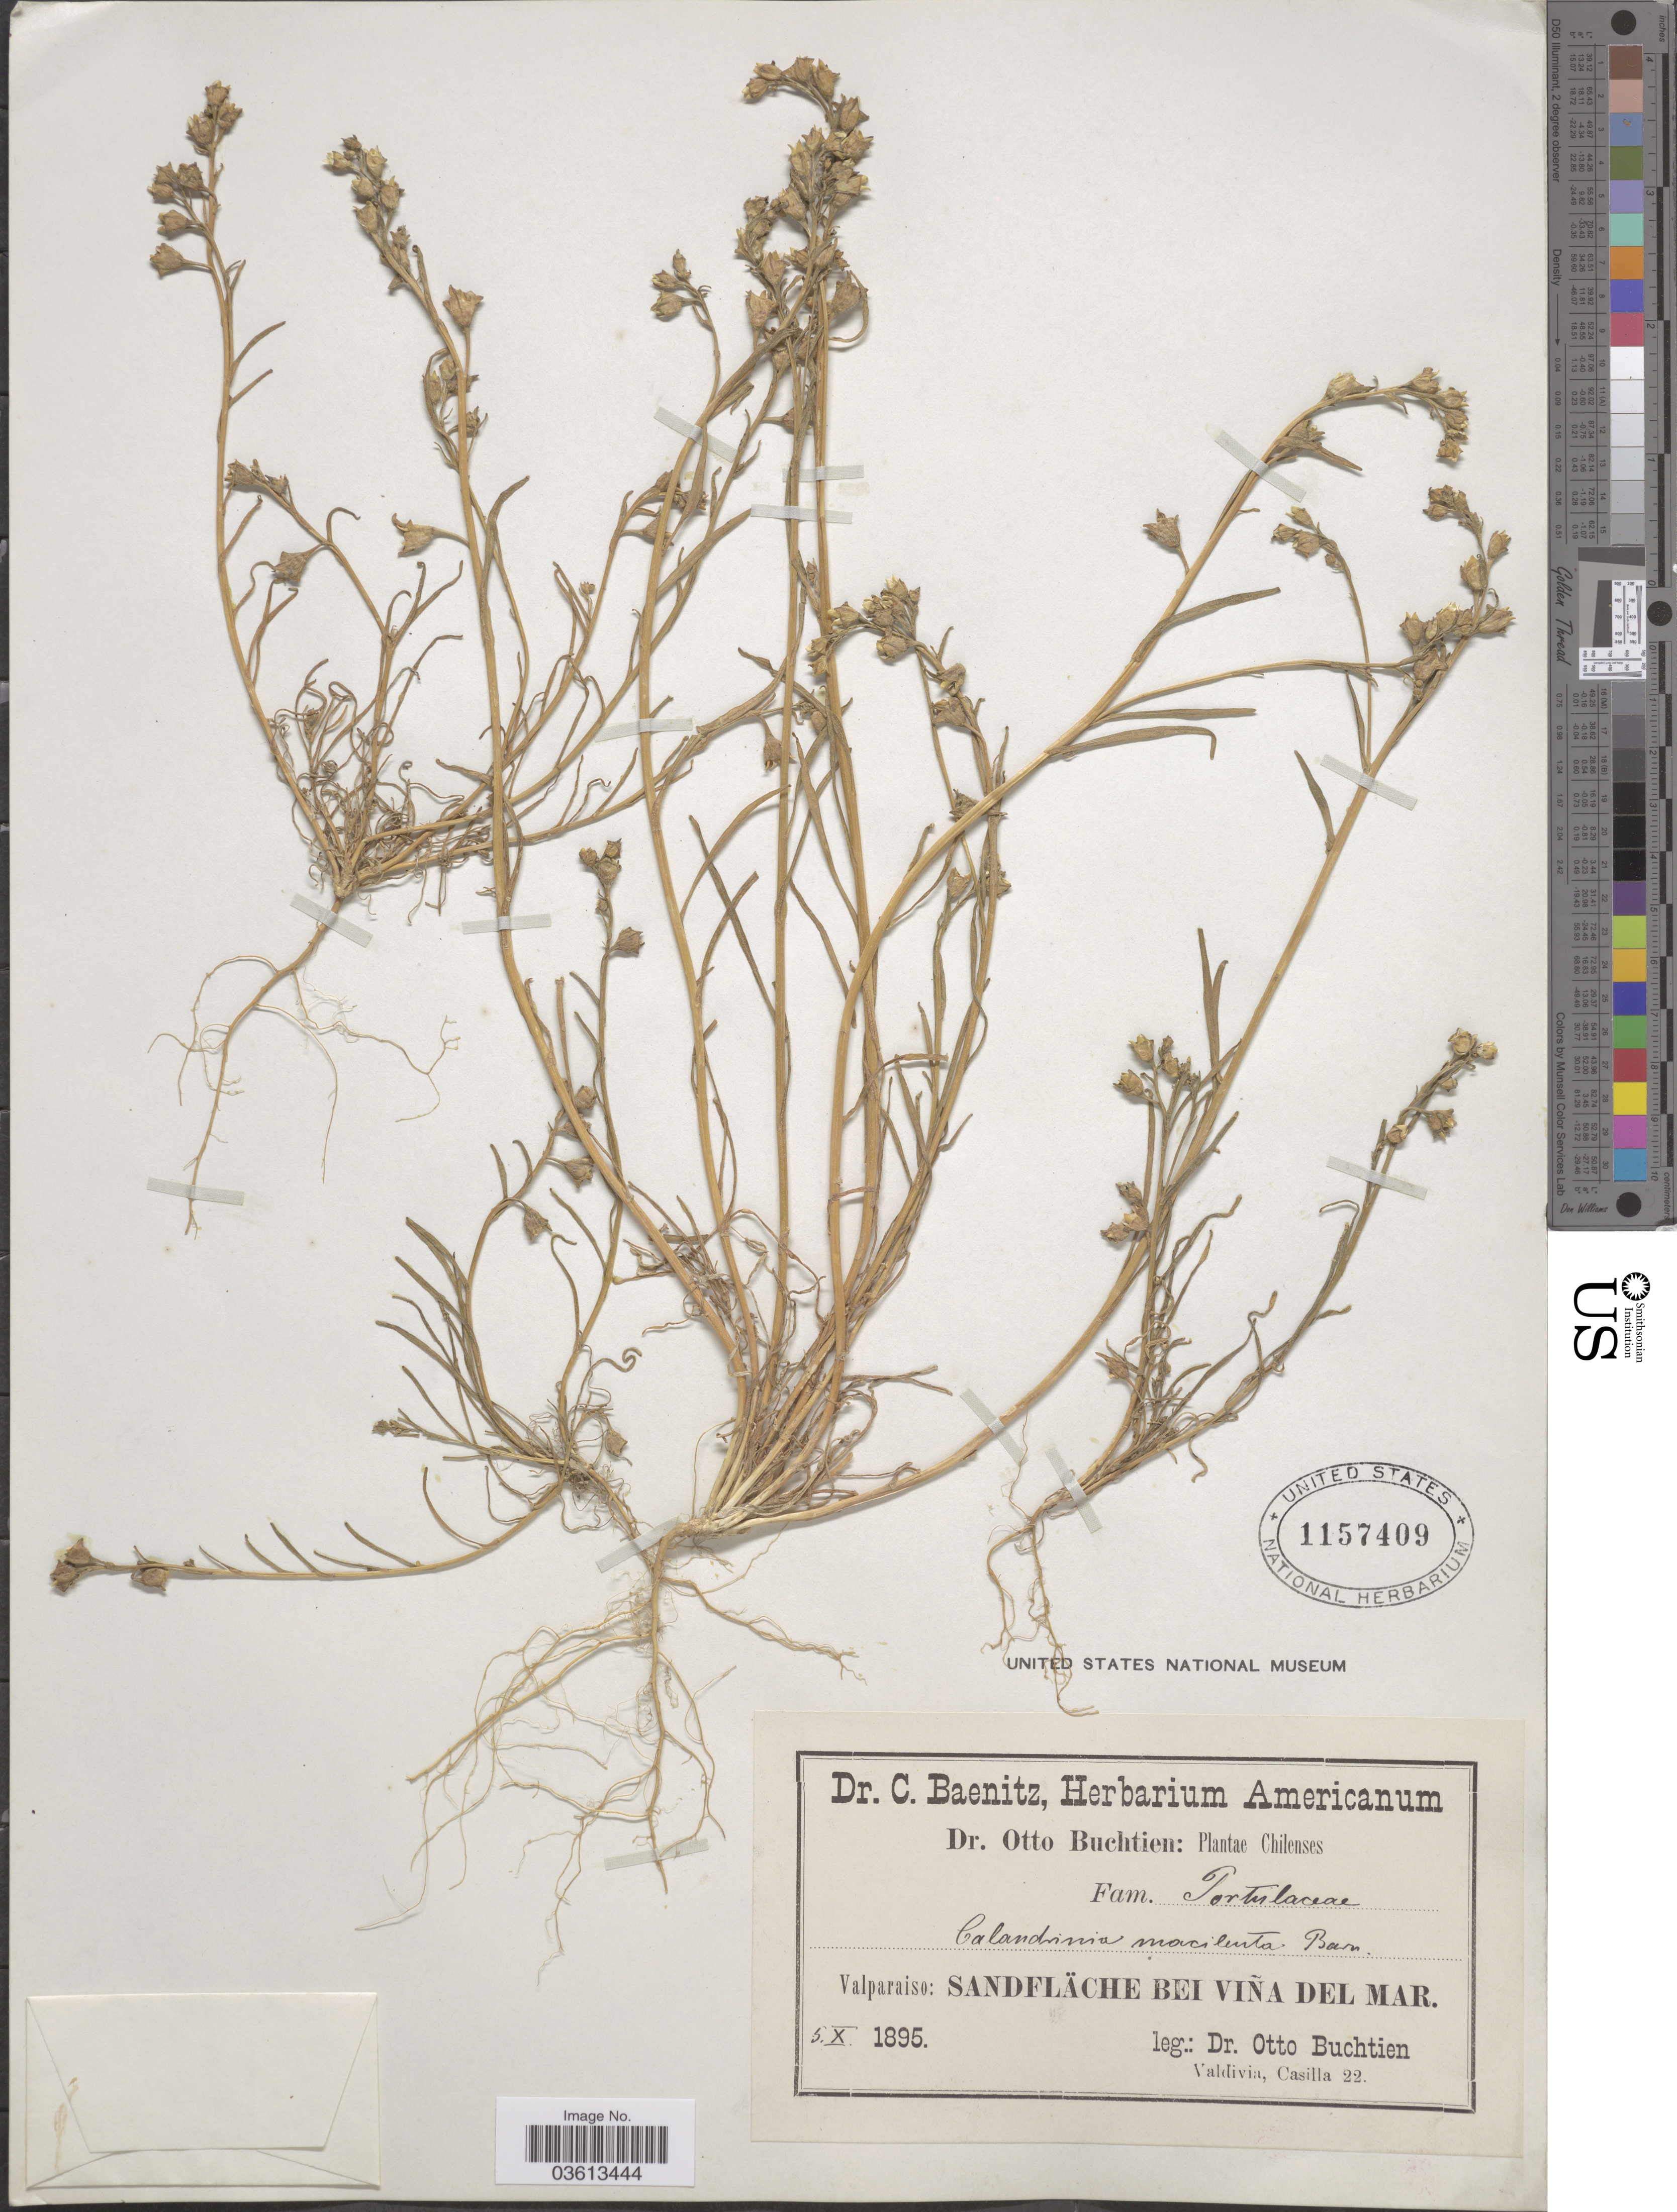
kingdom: Plantae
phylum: Tracheophyta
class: Magnoliopsida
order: Caryophyllales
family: Montiaceae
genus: Calandrinia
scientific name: Calandrinia ciliata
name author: (Ruiz & Pav.) DC.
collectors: O. Buchtien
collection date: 1895-10-05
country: Chile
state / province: Valparaíso (V)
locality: Valparaiso: Sandfläche bei Viña del Mar.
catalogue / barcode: US 1157409